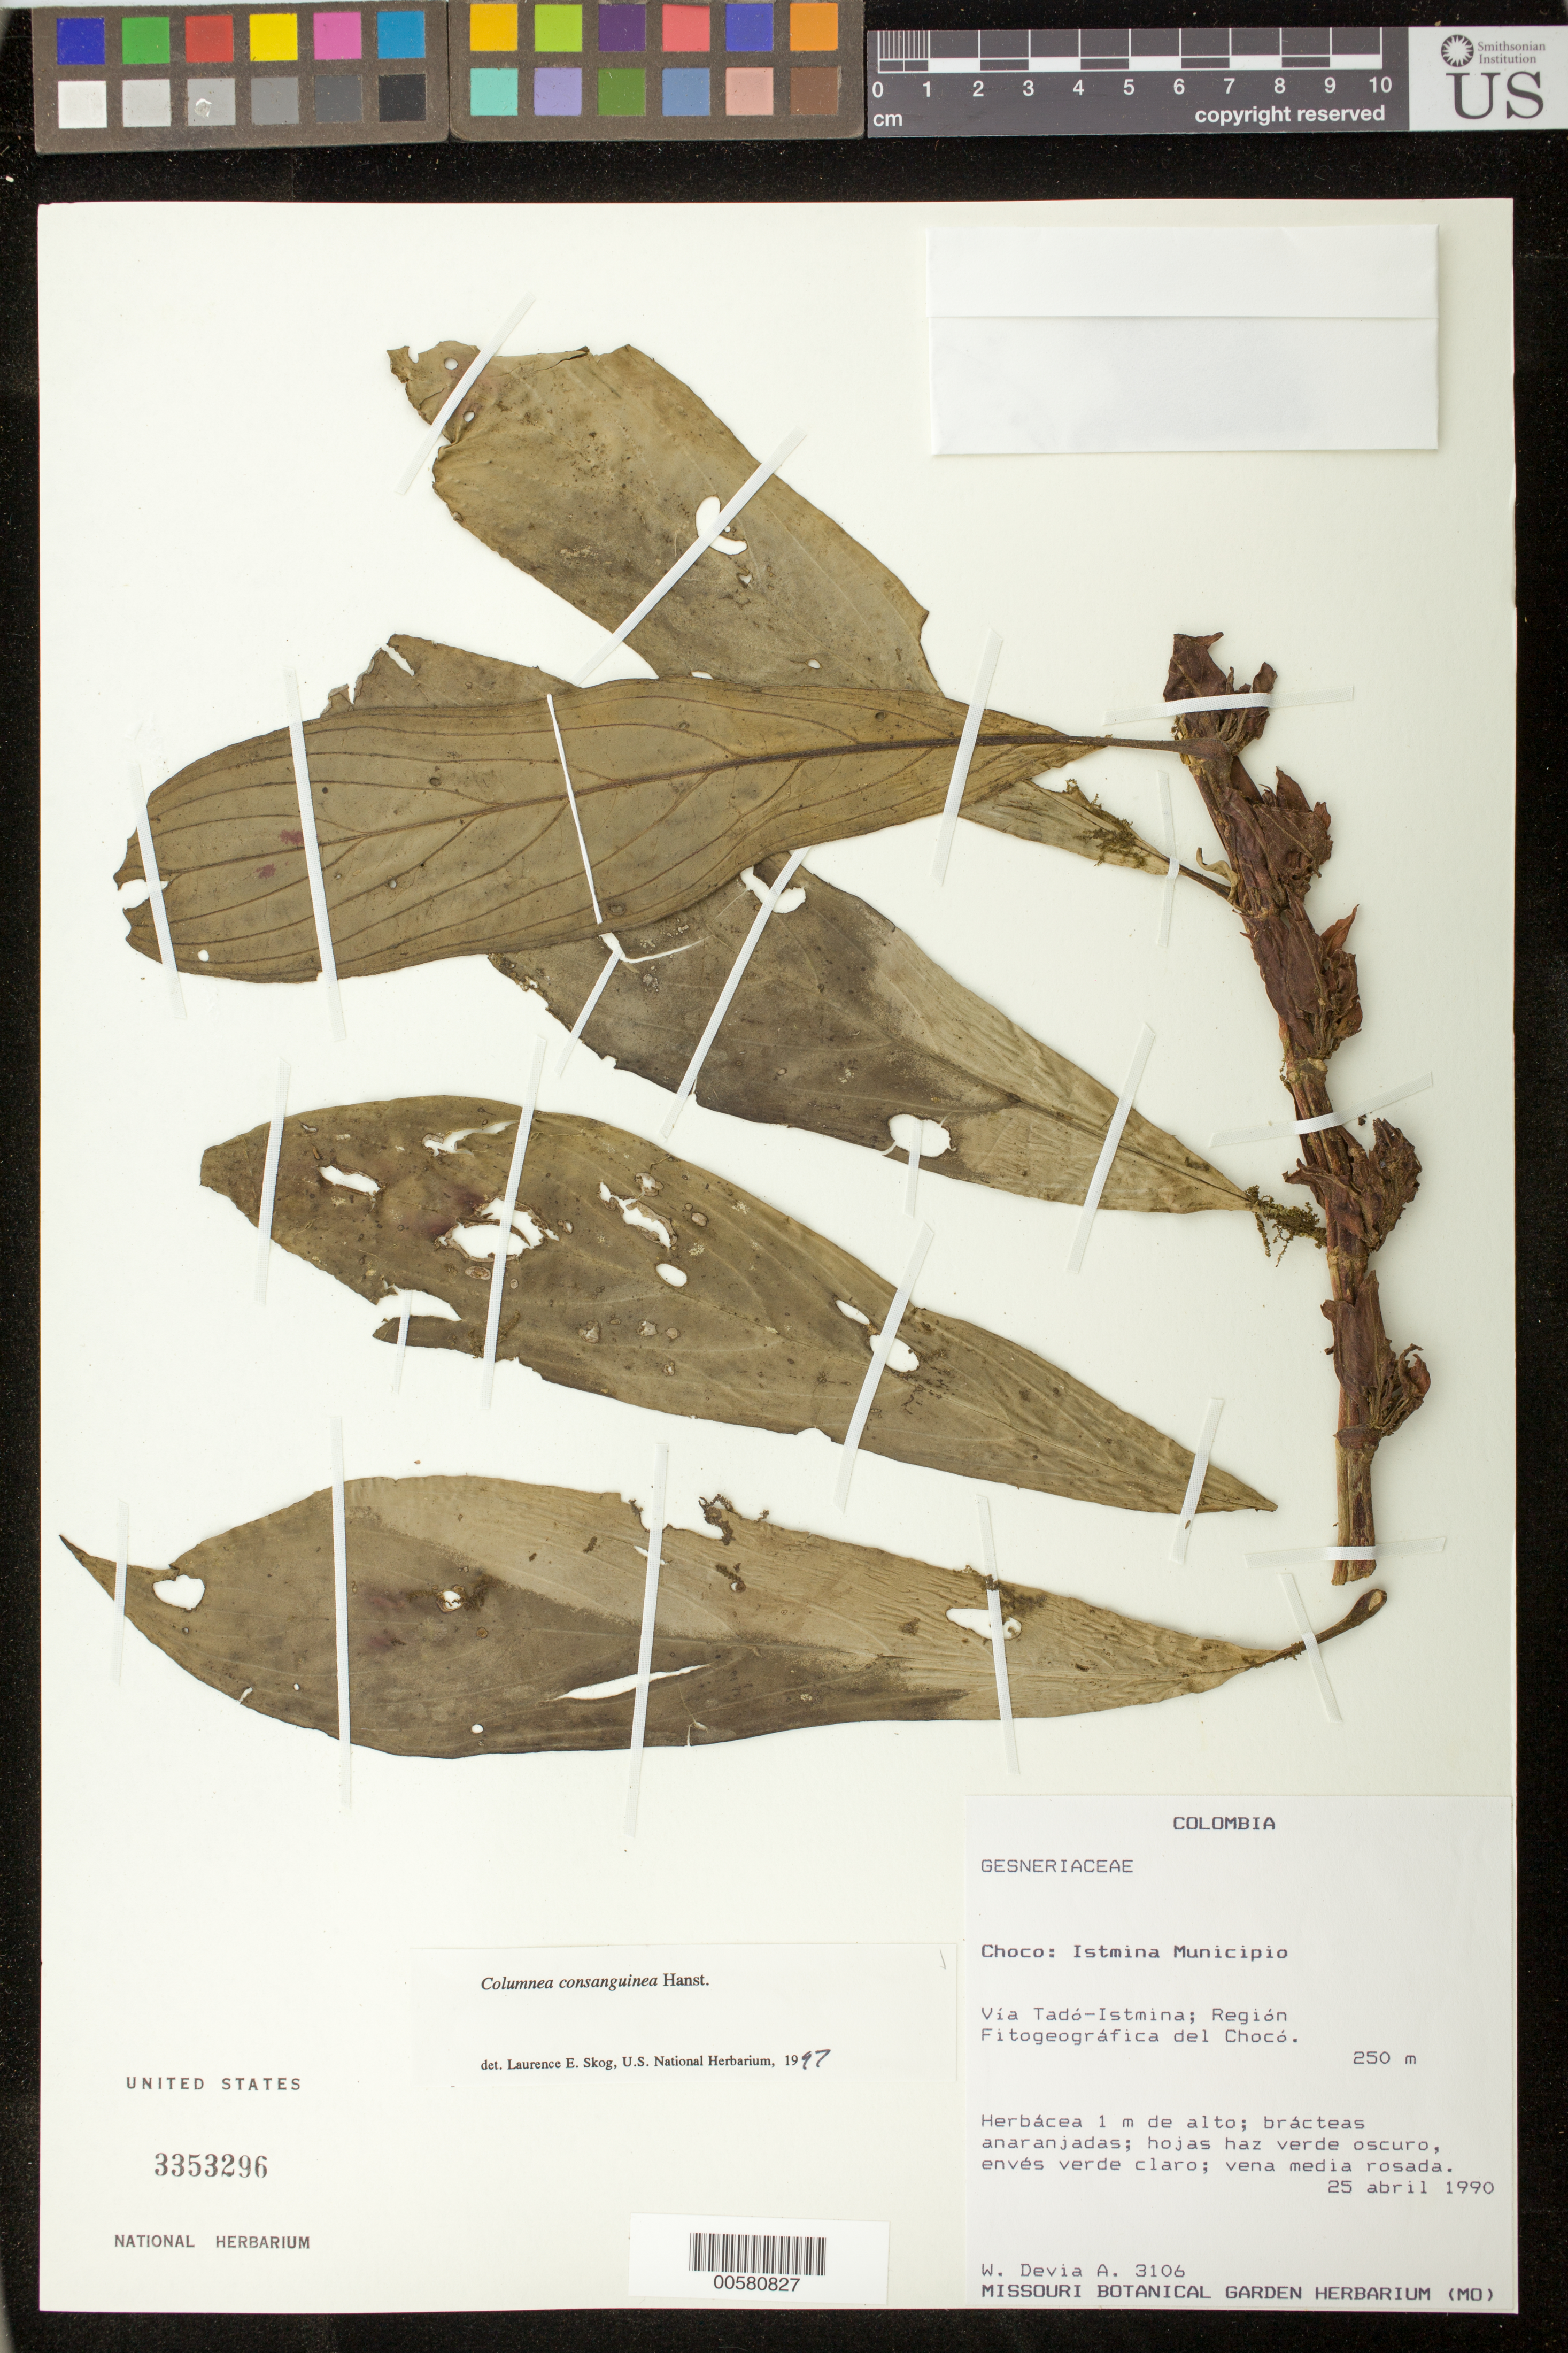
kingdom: Plantae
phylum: Tracheophyta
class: Magnoliopsida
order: Lamiales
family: Gesneriaceae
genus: Columnea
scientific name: Columnea consanguinea Hanst. var. consanguinea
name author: (Hanst.) Hanst.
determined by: Skog, Laurence E.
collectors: W. Devia A.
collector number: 3106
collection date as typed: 25 Apr 1990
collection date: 1990-04-25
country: Colombia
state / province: Chocó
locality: Mpio. Istmina: Vía Tadó-Istmina; región fitogeográfica del Chocó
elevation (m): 250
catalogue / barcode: US 3353296